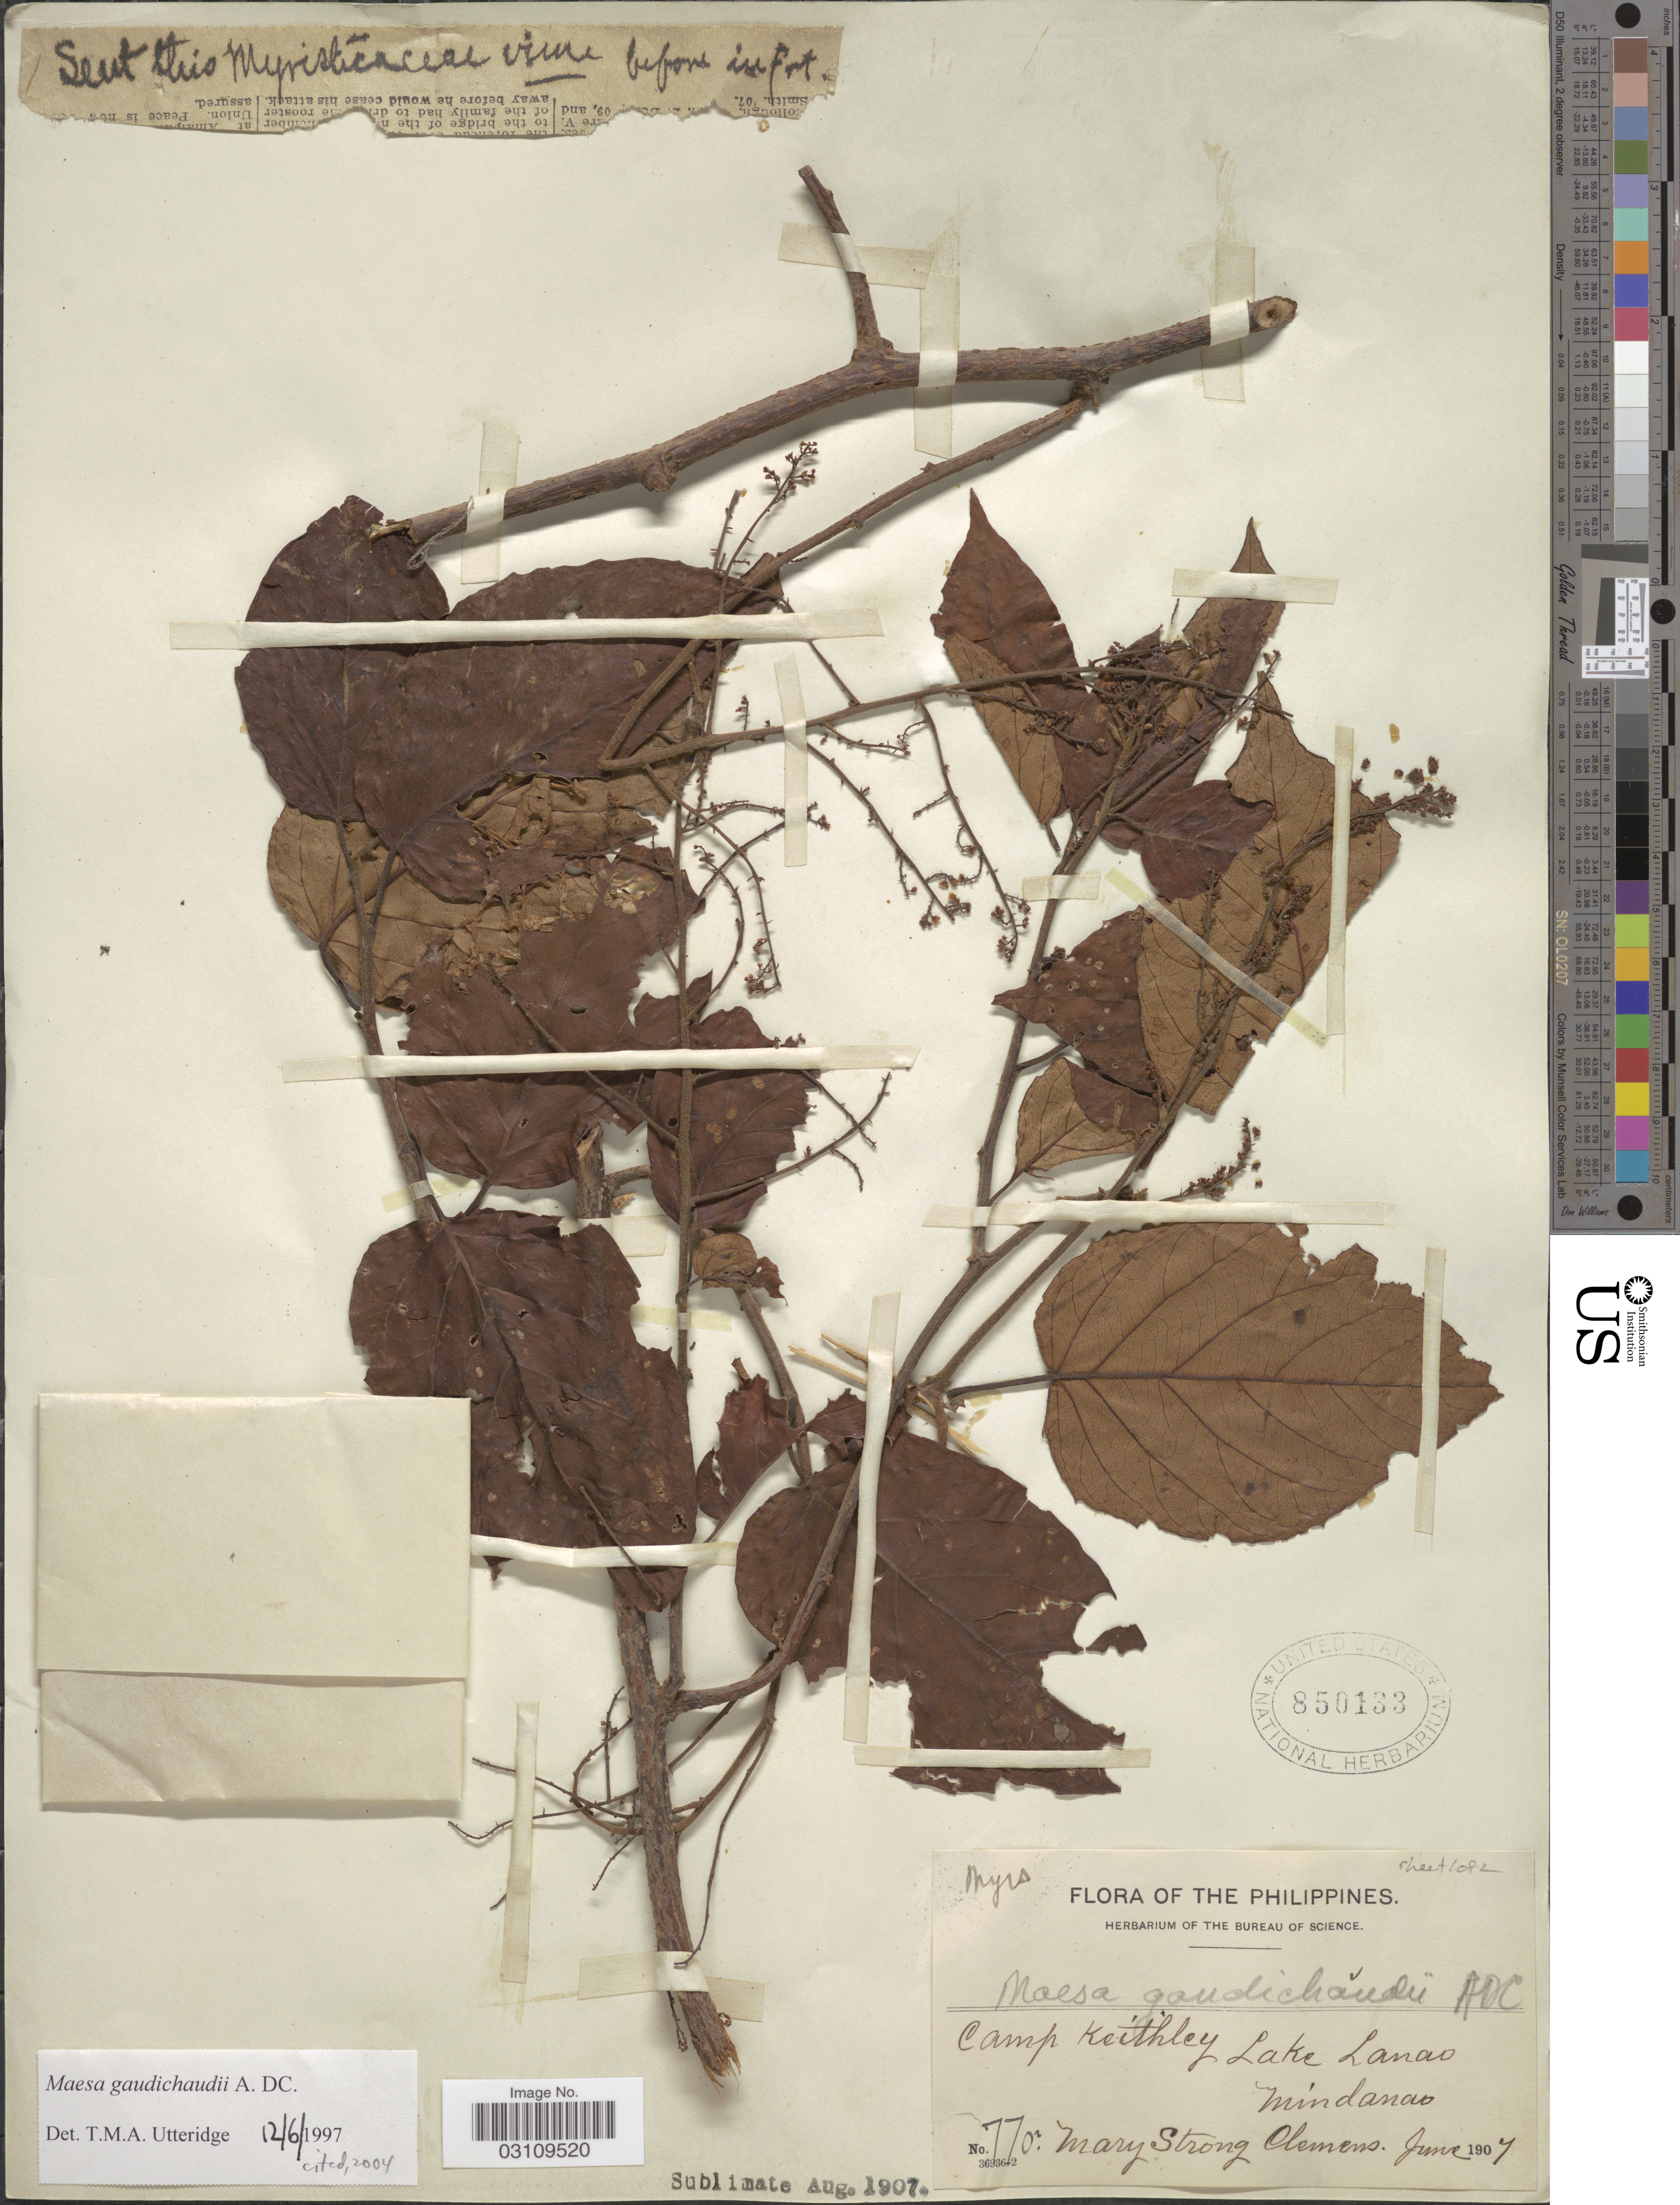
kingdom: Plantae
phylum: Tracheophyta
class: Magnoliopsida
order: Ericales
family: Primulaceae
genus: Maesa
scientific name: Maesa gaudichaudii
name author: A. DC.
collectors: M. S. Clemens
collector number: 770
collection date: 1907-06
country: Philippines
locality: Camp Keithley, Lake Lanao, Mindanao.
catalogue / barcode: US 850133